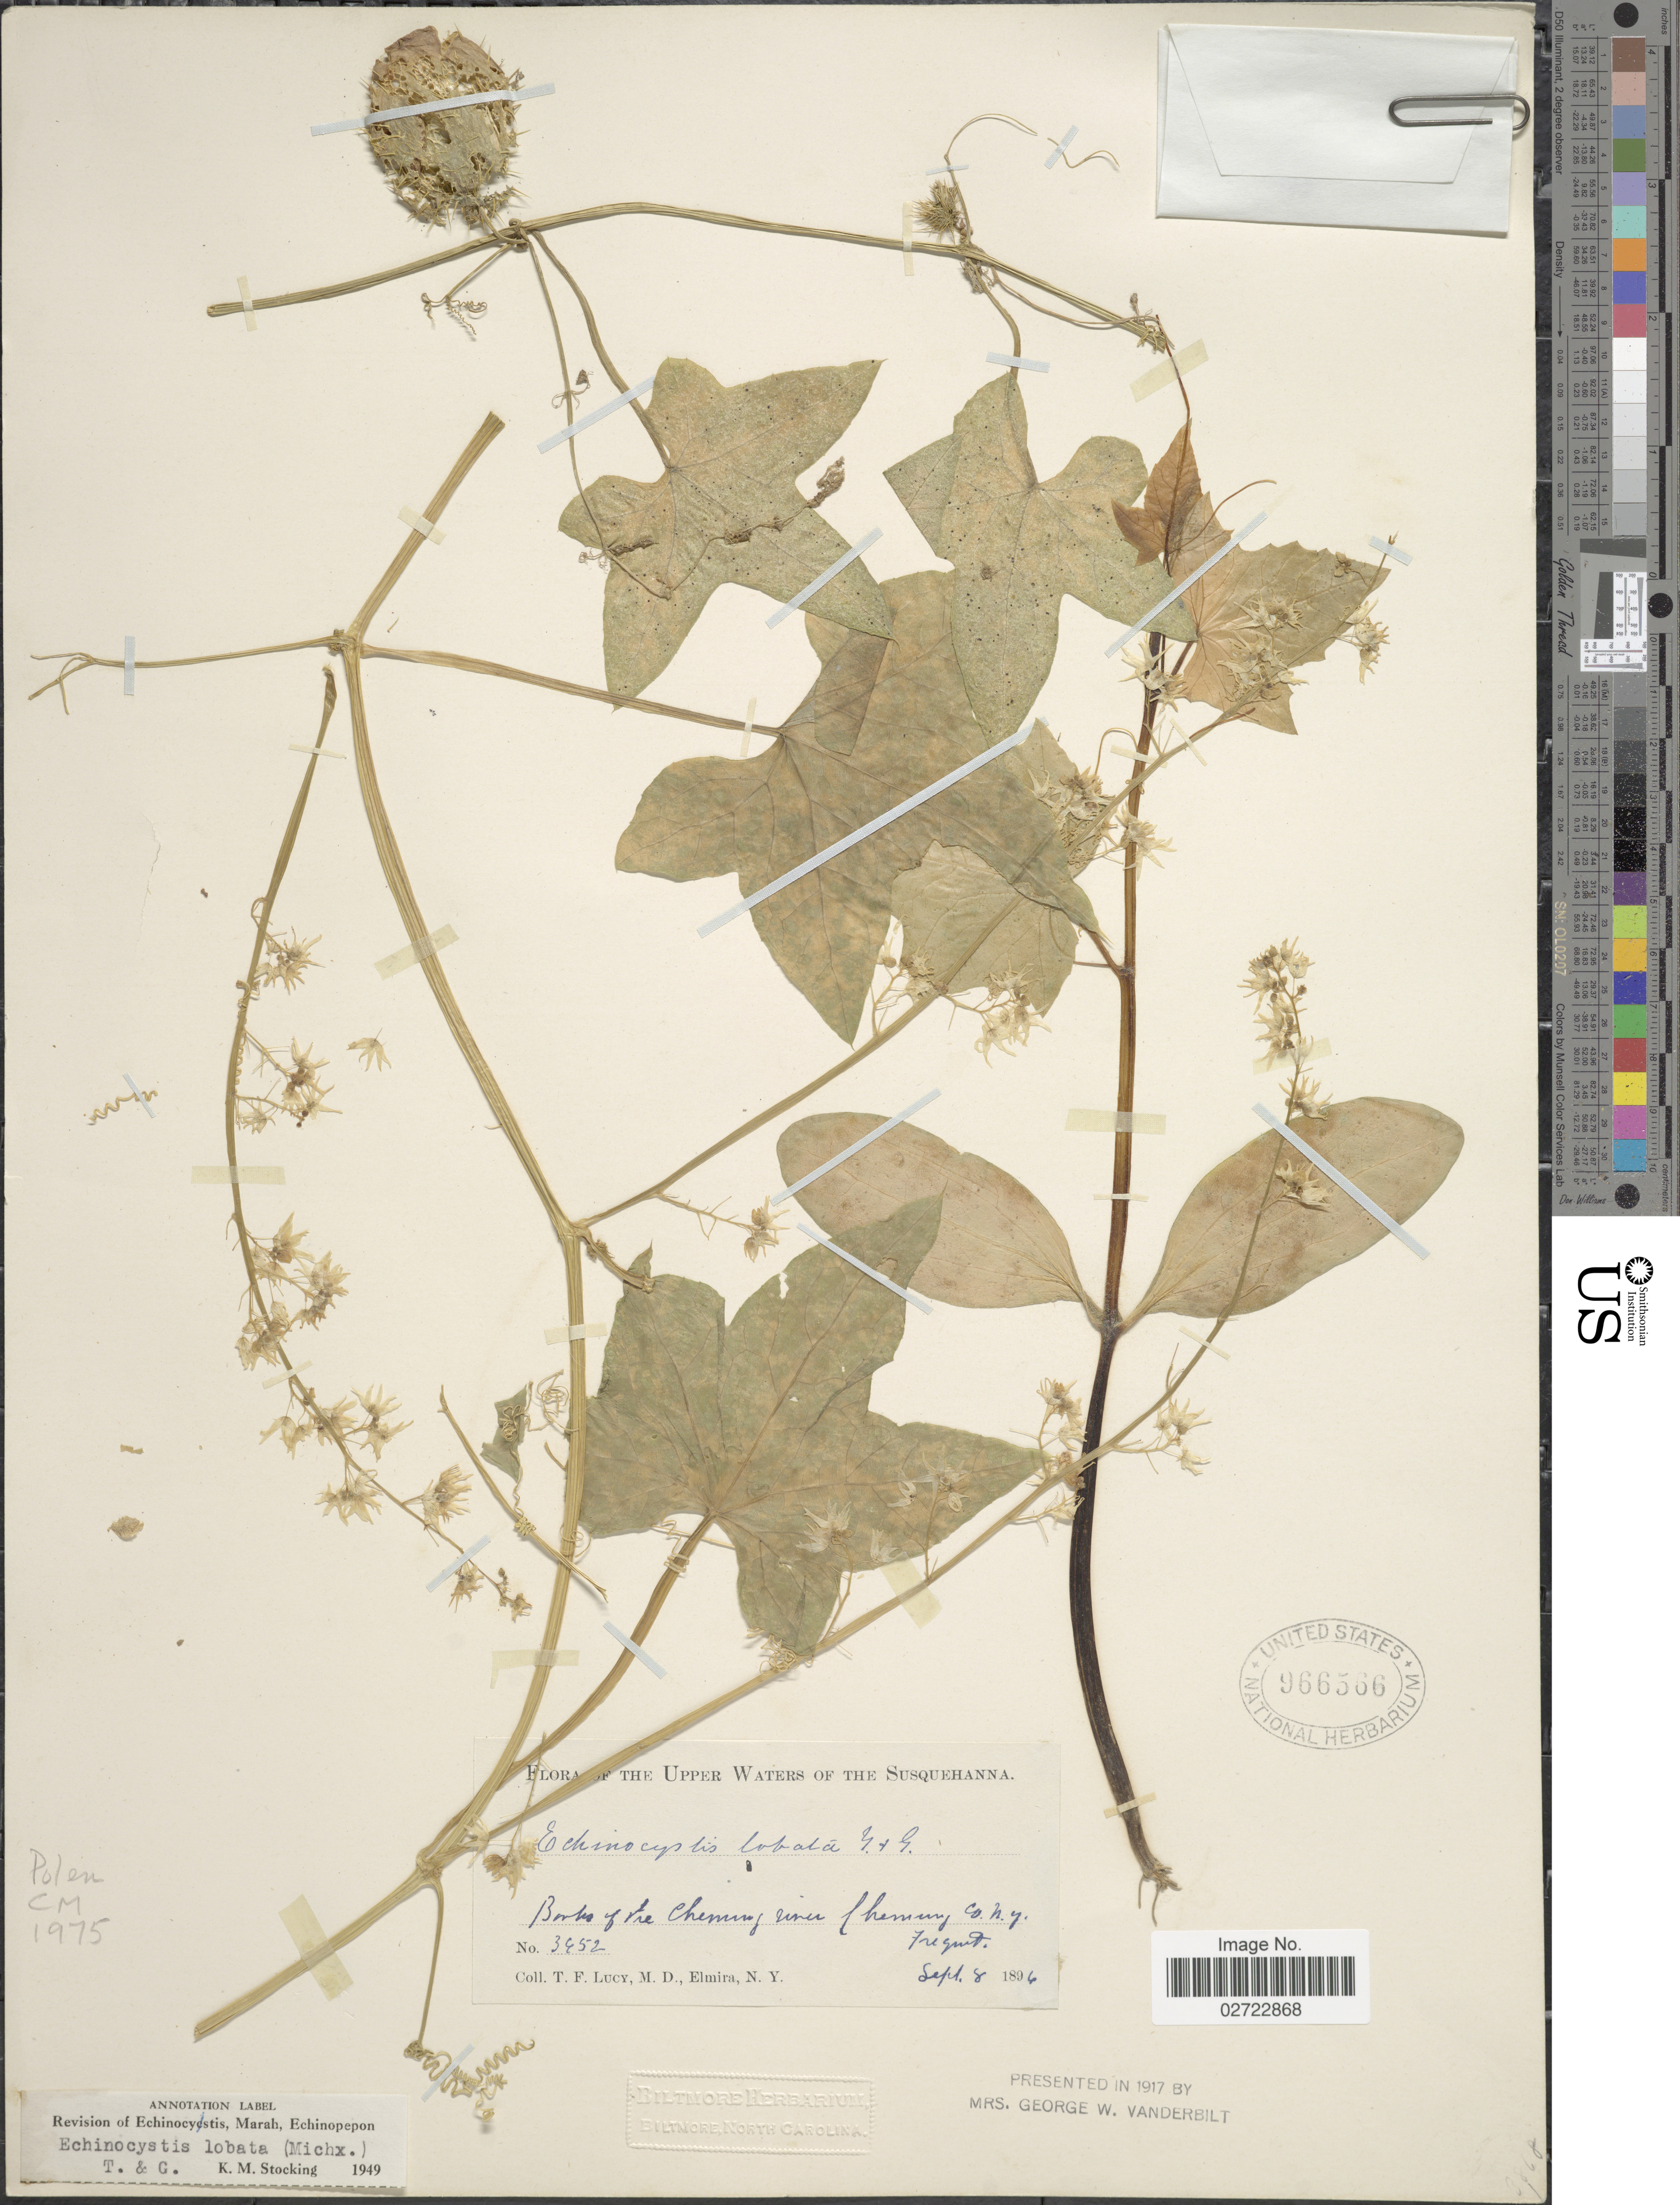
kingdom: Plantae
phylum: Tracheophyta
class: Magnoliopsida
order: Cucurbitales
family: Cucurbitaceae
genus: Echinocystis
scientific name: Echinocystis lobata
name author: (Michx.) Torr. & A. Gray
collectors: T. Lucy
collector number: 3452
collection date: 1896-09-08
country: United States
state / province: New York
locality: Upper Waters of the Susquehanna. Banks of the Chemung river Chemung Co. N.Y.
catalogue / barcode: US 966566